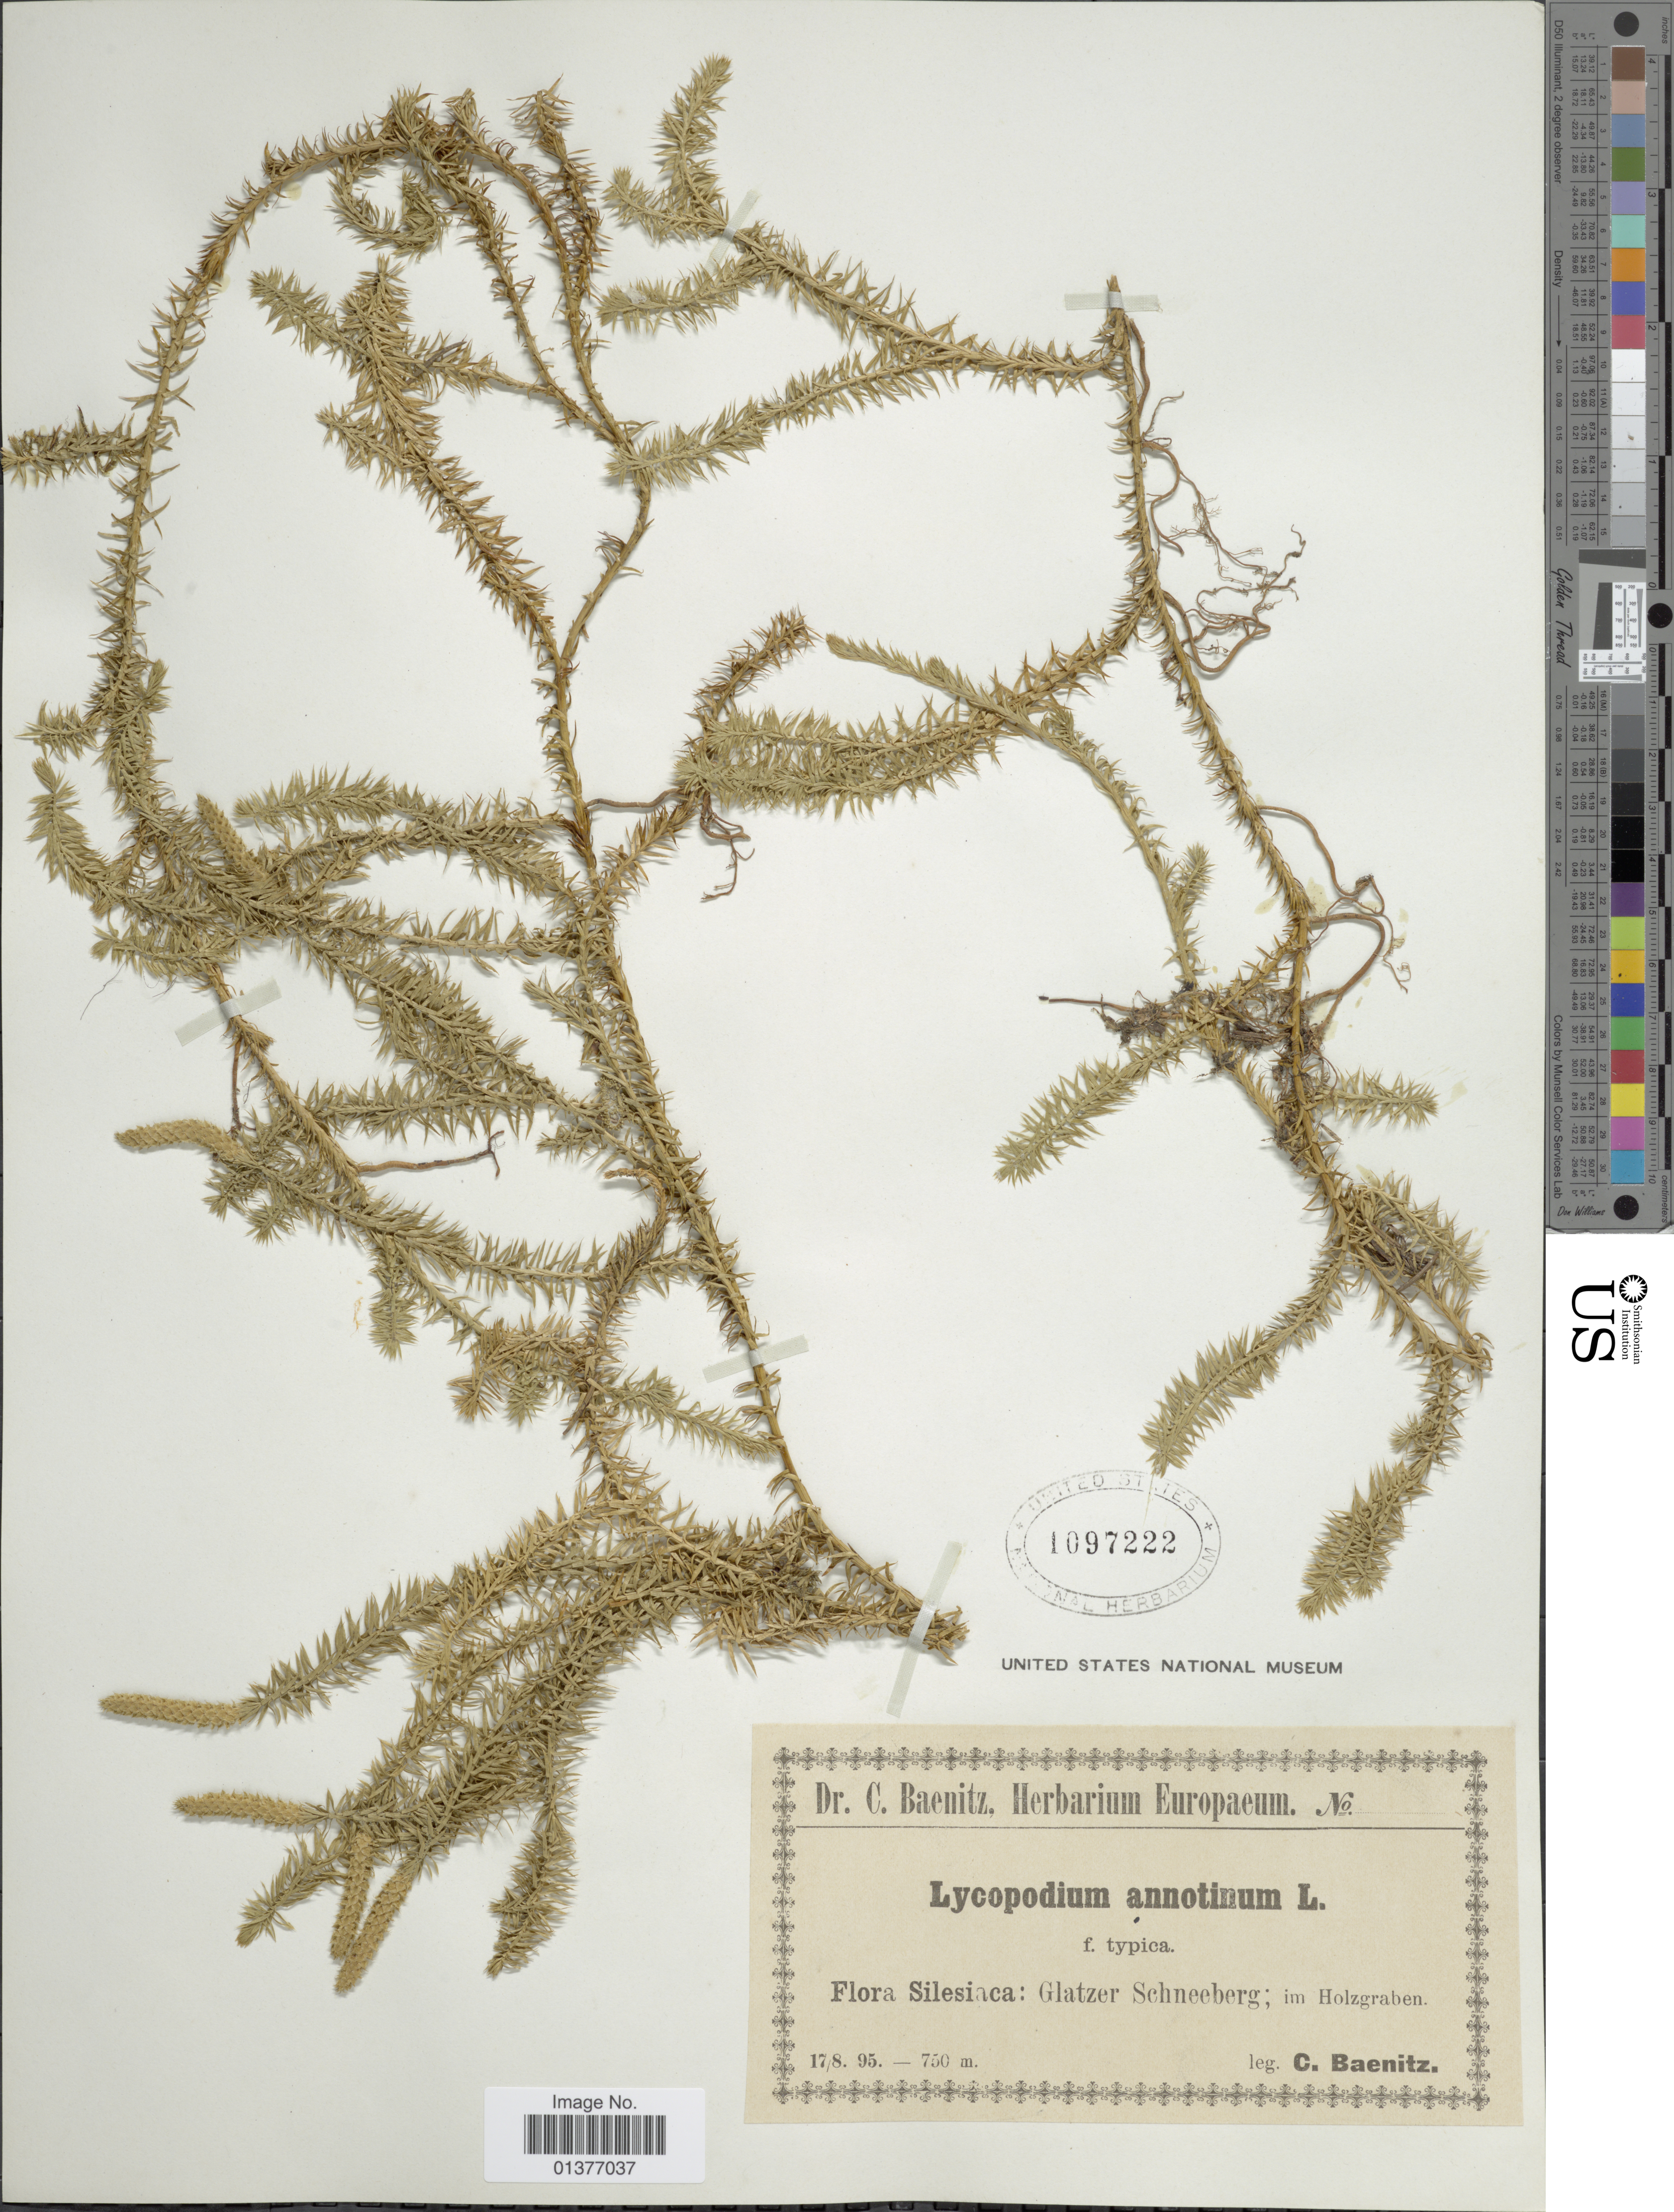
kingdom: Plantae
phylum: Tracheophyta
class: Lycopodiopsida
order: Lycopodiales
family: Lycopodiaceae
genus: Spinulum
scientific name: Spinulum annotinum subsp. annotinum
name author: (L.) A. Haines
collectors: C. G. Baenitz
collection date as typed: Transcribed d/m/y: 17/8/95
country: Germany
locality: Silesiaca: Glatzer Schneeberg; im Holzgraben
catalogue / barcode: US 1097222